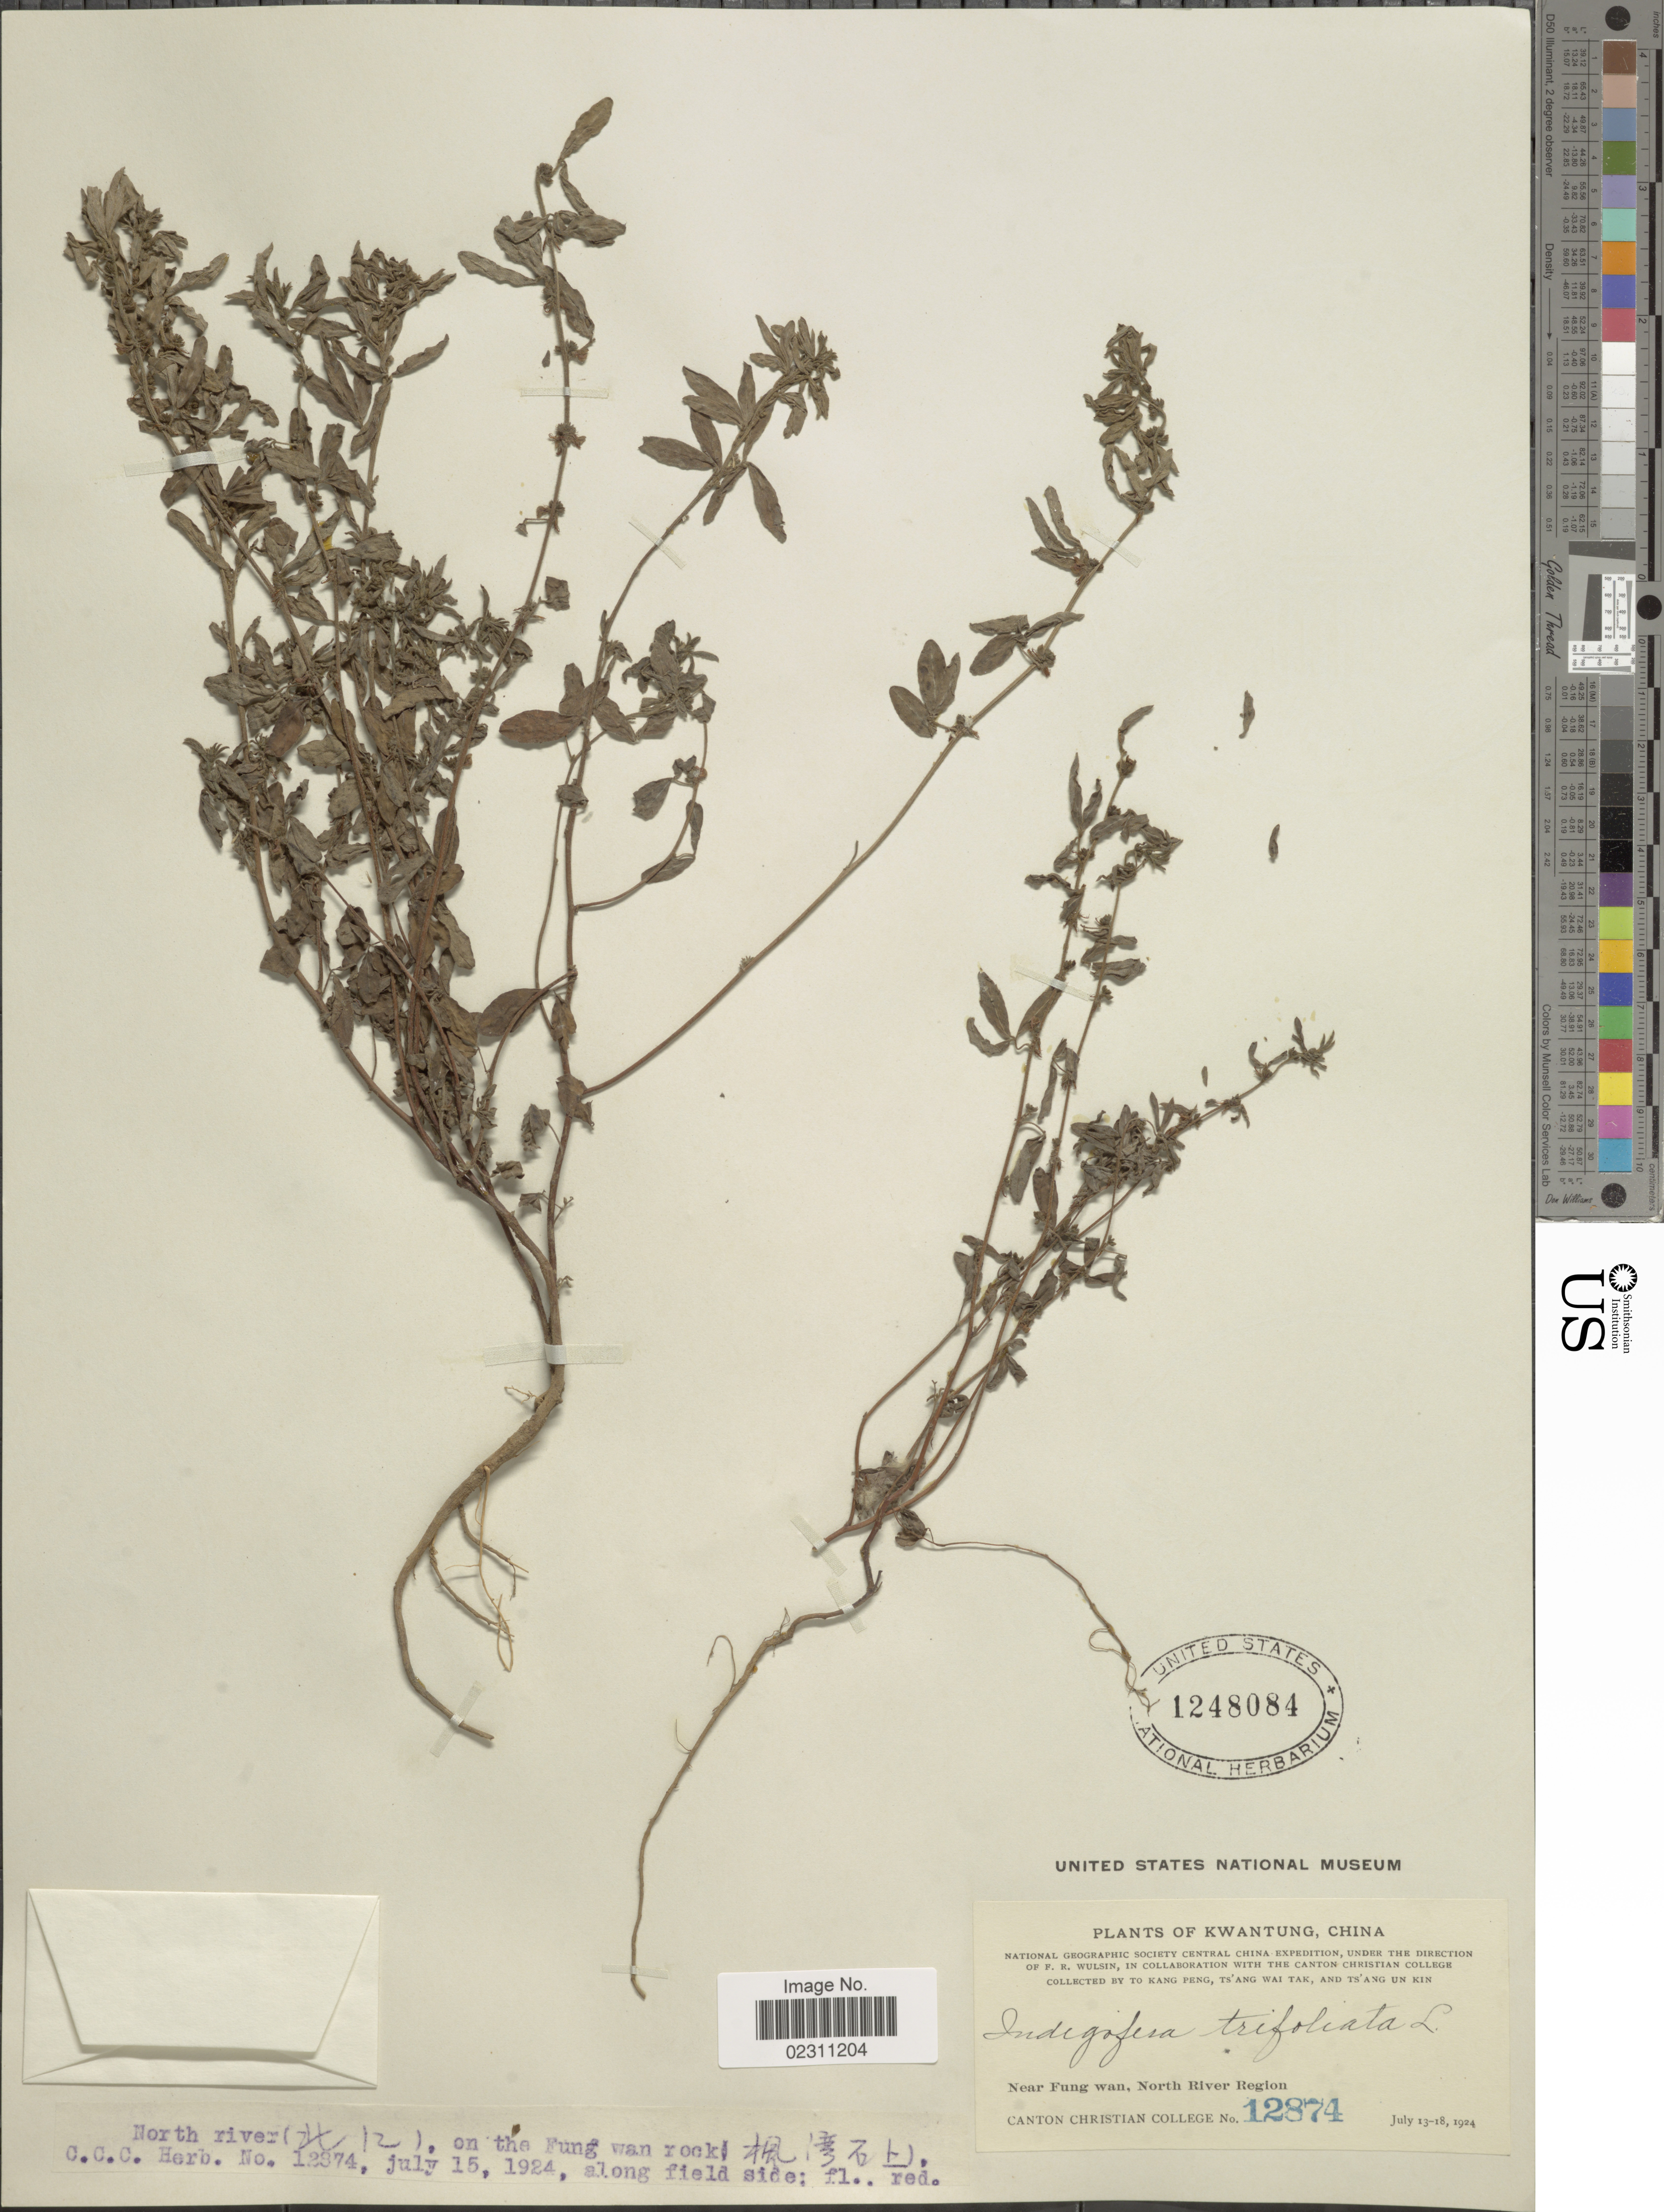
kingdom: Plantae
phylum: Tracheophyta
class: Magnoliopsida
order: Fabales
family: Fabaceae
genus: Indigofera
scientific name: Indigofera trifoliata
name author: L.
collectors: Canton Christian College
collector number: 12874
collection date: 1924-07-15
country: China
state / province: Guangdong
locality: Kwatung.Near Fung wan, North River Region. North river ([Foreign script]), on the Fung wan rock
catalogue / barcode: US 1248084